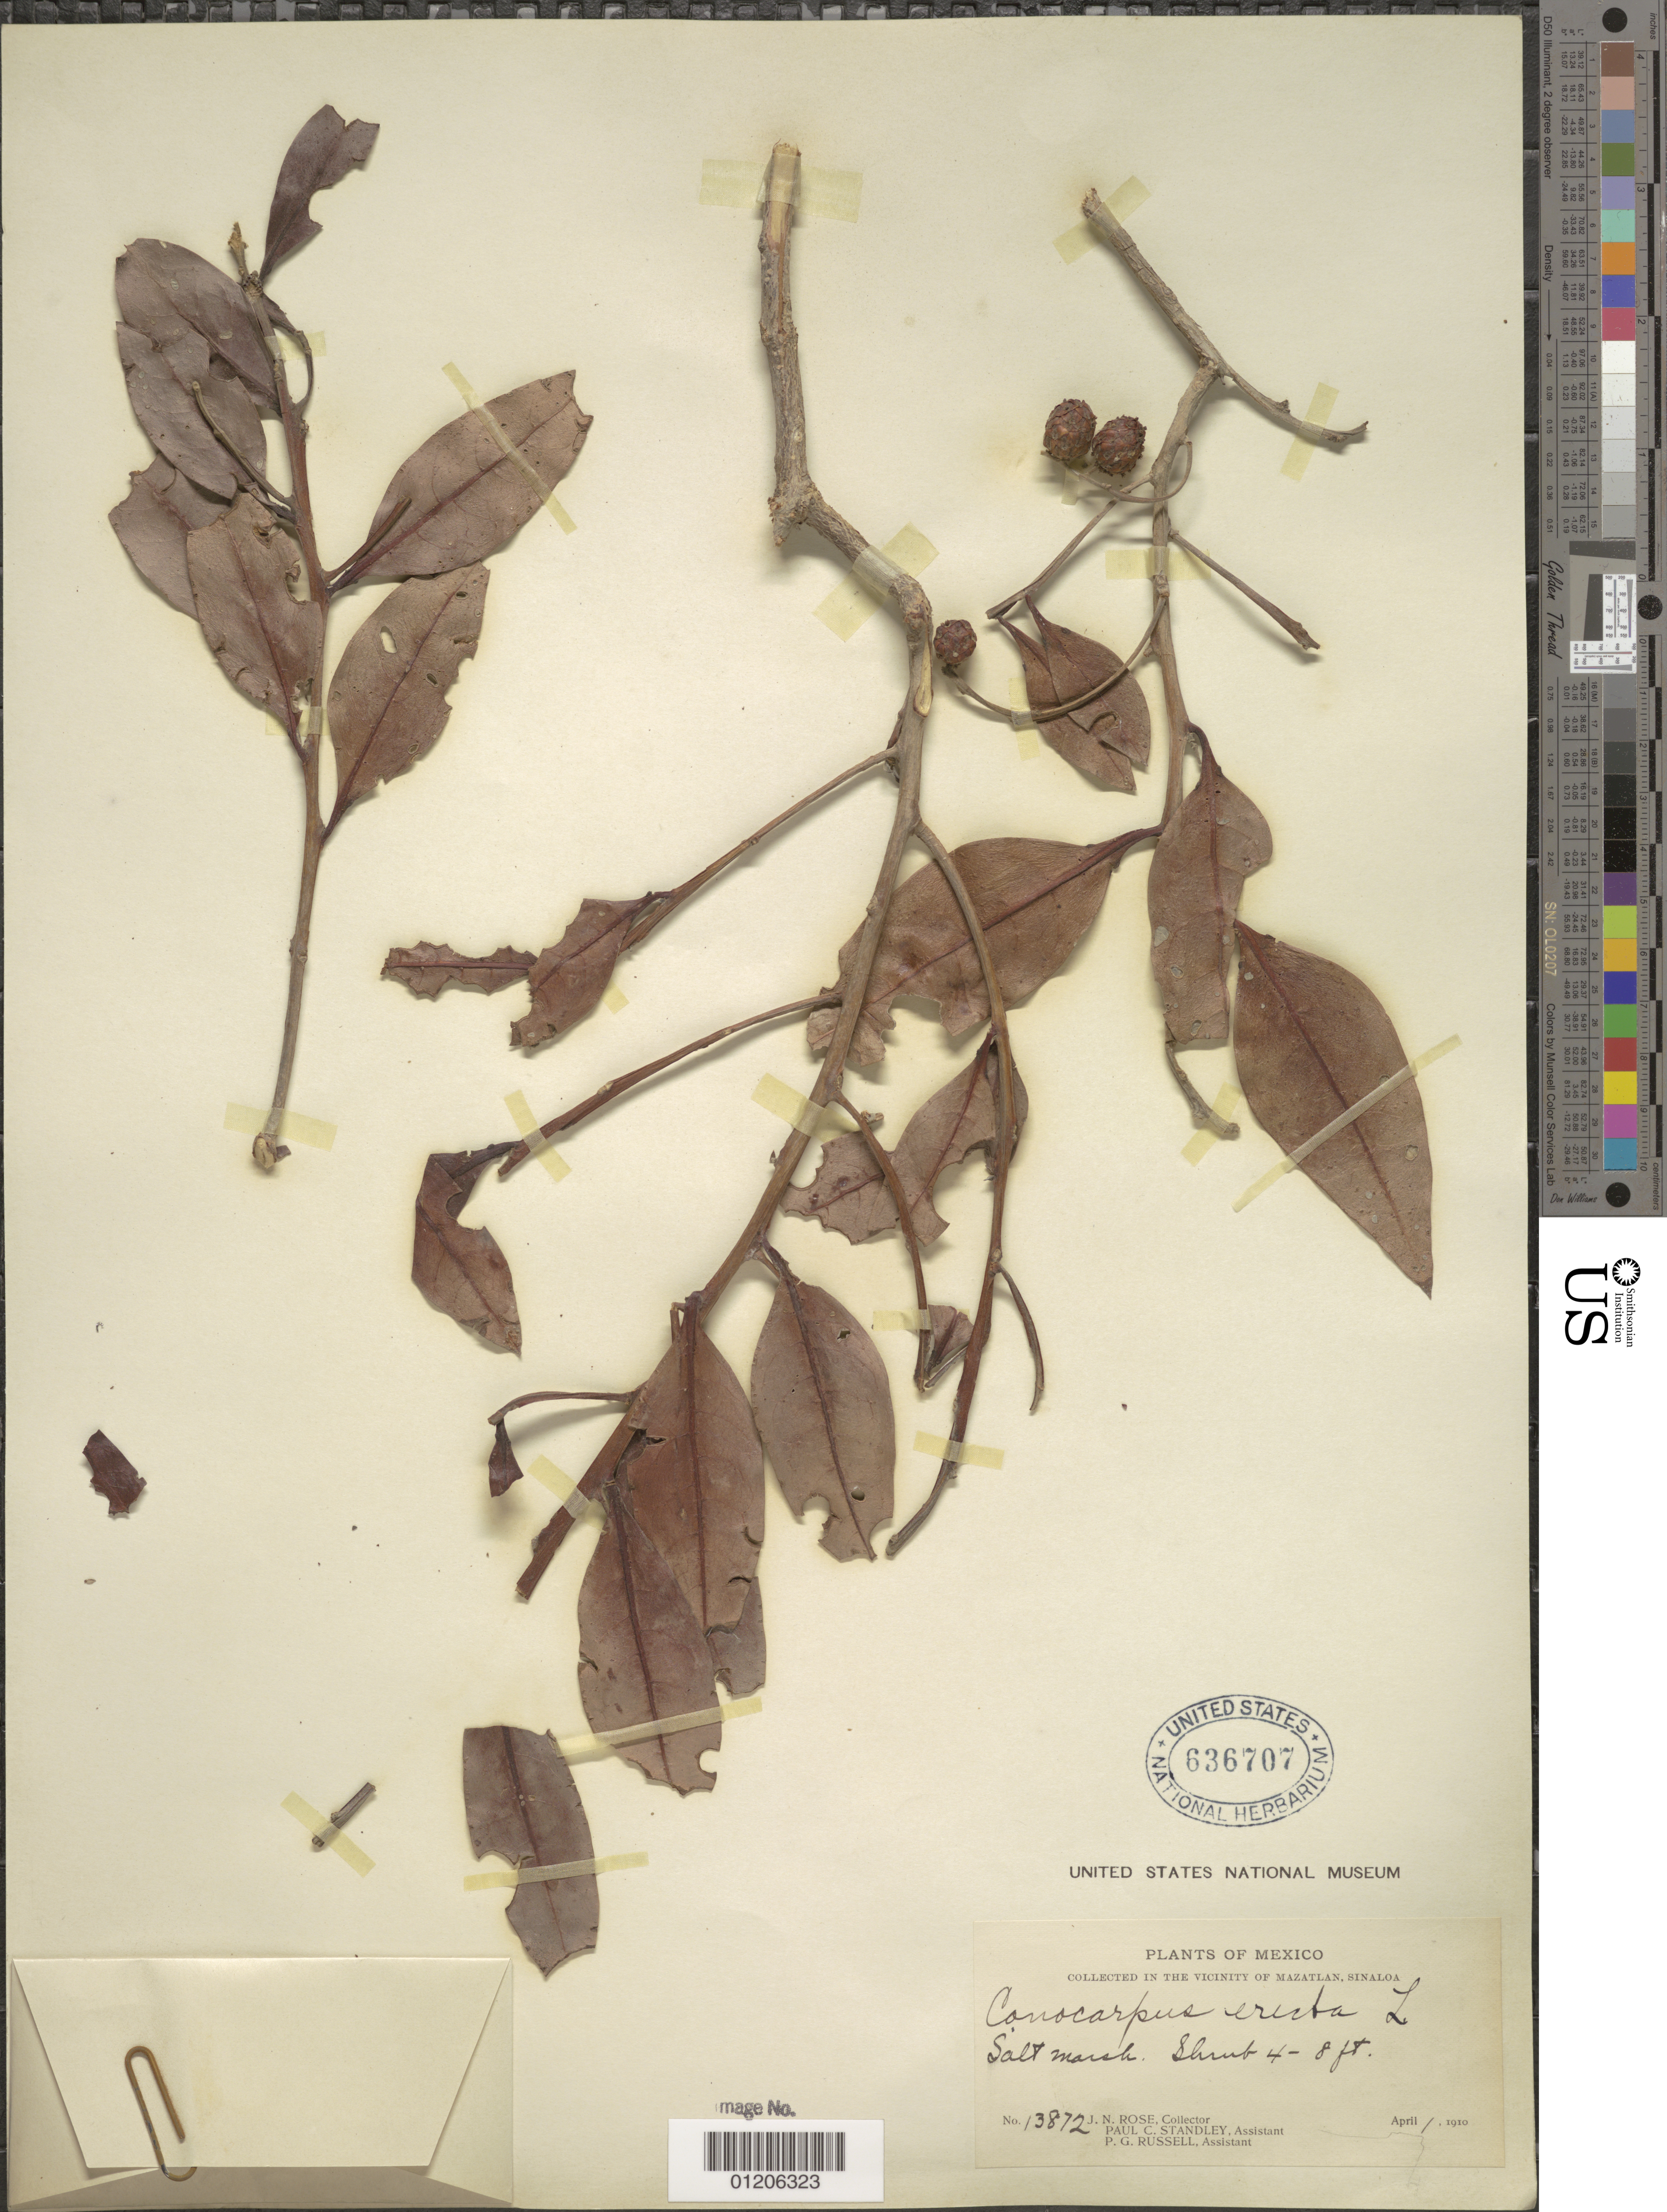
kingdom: Plantae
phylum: Tracheophyta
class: Magnoliopsida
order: Myrtales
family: Combretaceae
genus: Conocarpus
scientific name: Conocarpus erectus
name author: L.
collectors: J. N. Rose, P. C. Standley & P. G. Russell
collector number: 13872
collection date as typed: Apr 1910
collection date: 1910-04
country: Mexico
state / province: Sinaloa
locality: Vicinity of Mazatlan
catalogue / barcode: US 636707